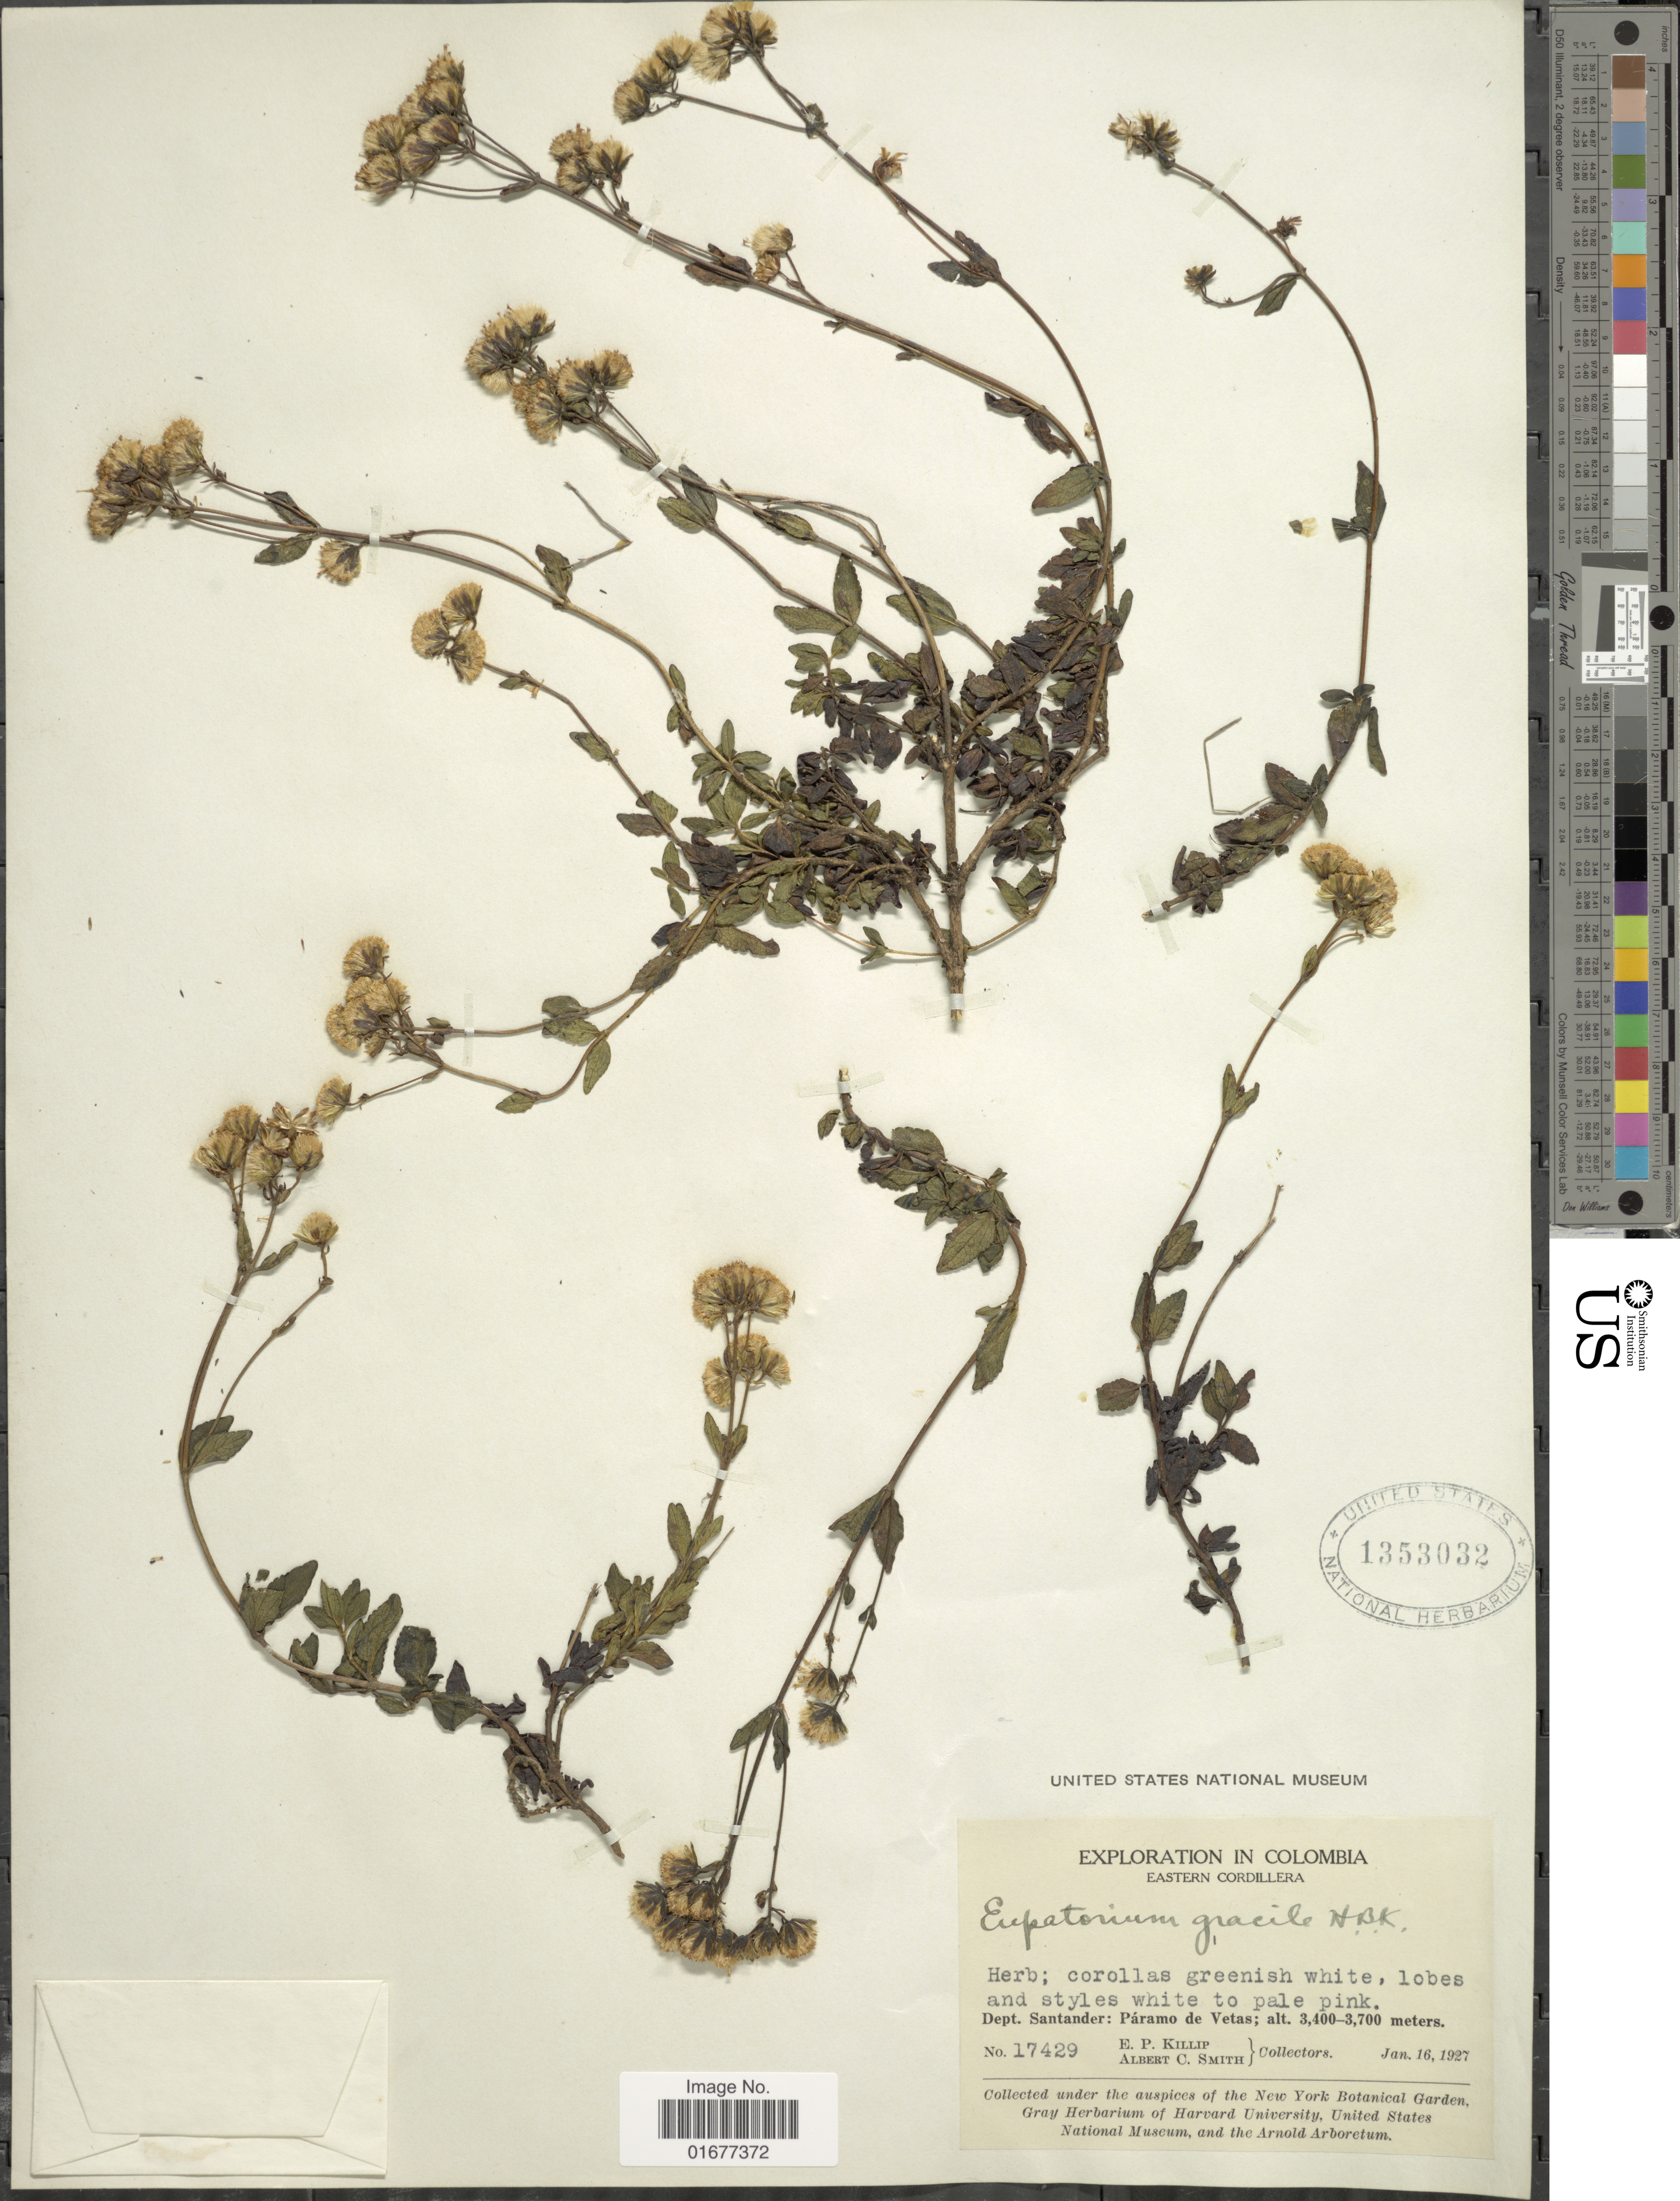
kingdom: Plantae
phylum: Tracheophyta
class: Magnoliopsida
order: Asterales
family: Asteraceae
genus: Ageratina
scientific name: Ageratina gracilis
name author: (Kunth) R.M. King & H. Rob.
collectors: E. P. Killip & A. C. Smith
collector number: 17429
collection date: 1927-01-16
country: Colombia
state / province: Santander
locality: Eastern Cordillera, Paramo de Vetas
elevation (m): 3400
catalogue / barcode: US 1353032